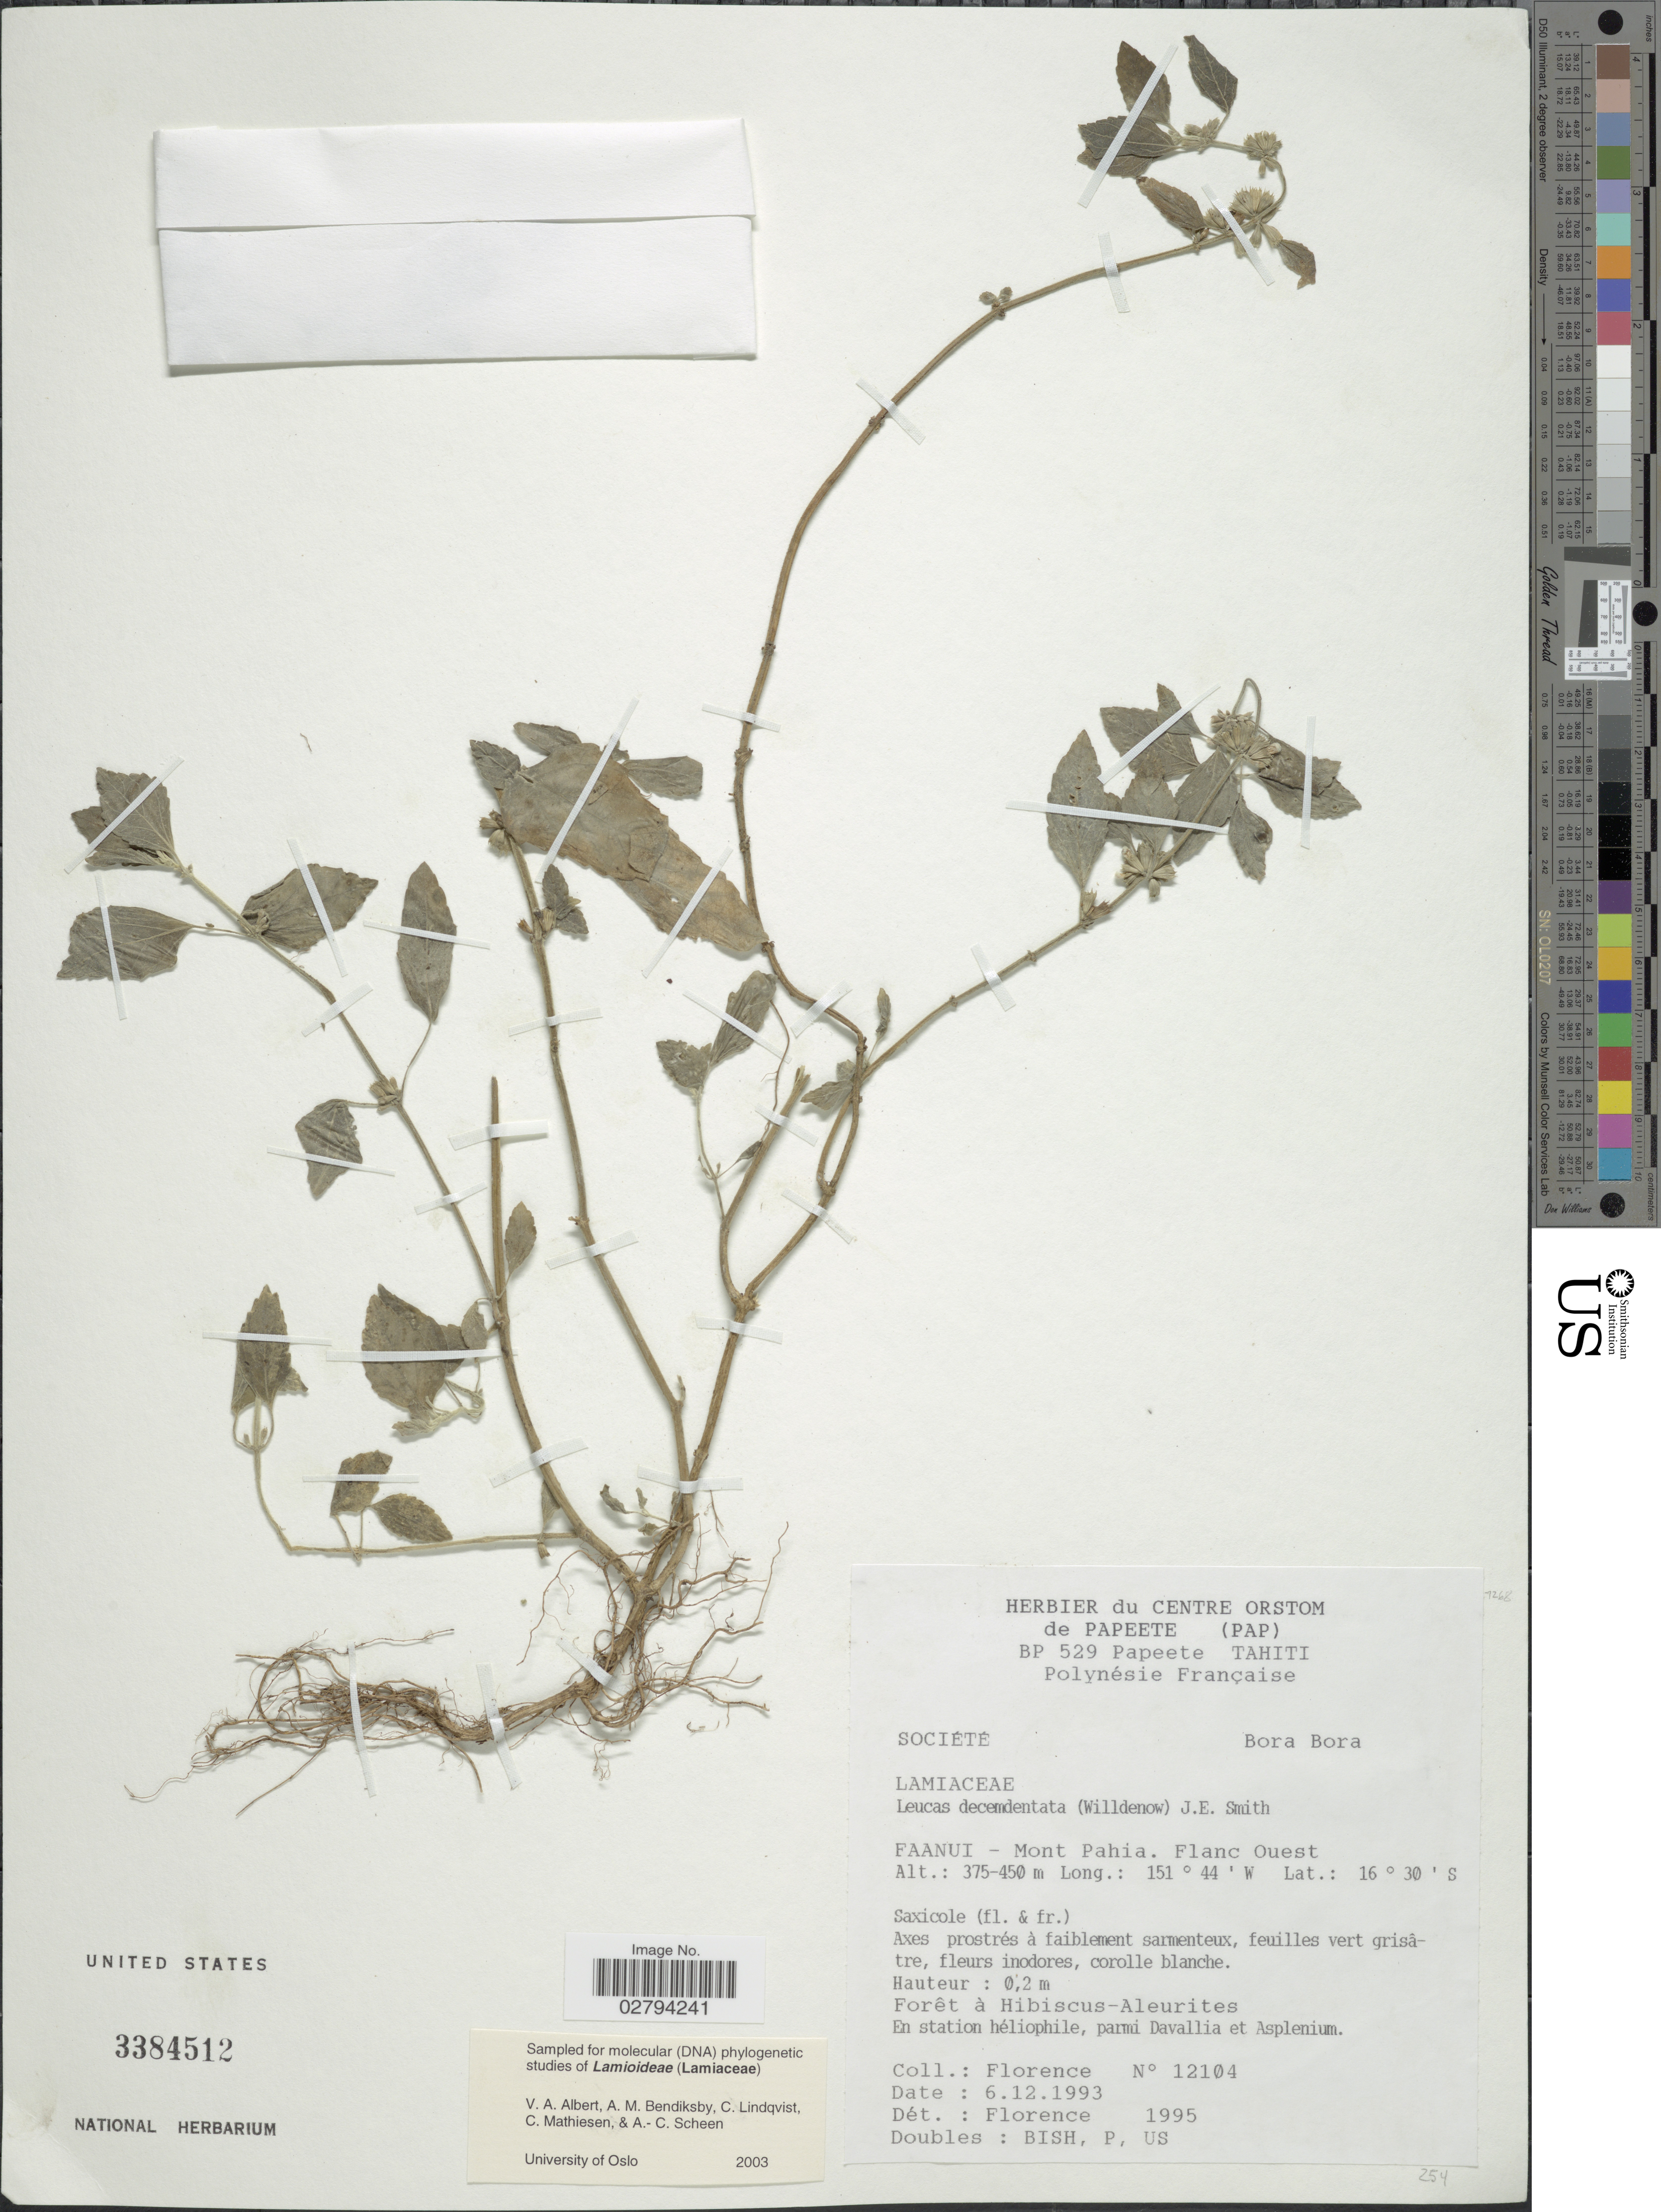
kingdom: Plantae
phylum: Tracheophyta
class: Magnoliopsida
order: Lamiales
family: Lamiaceae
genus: Leucas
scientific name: Leucas decemdentata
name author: (Willd.) Sm.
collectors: -. Florence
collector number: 12104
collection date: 1993-12-06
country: French Polynesia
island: Bora Bora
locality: Societe, Bora Bora, Faanui - Mont Pahia, Flanc Ouest.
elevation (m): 375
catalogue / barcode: US 3384512